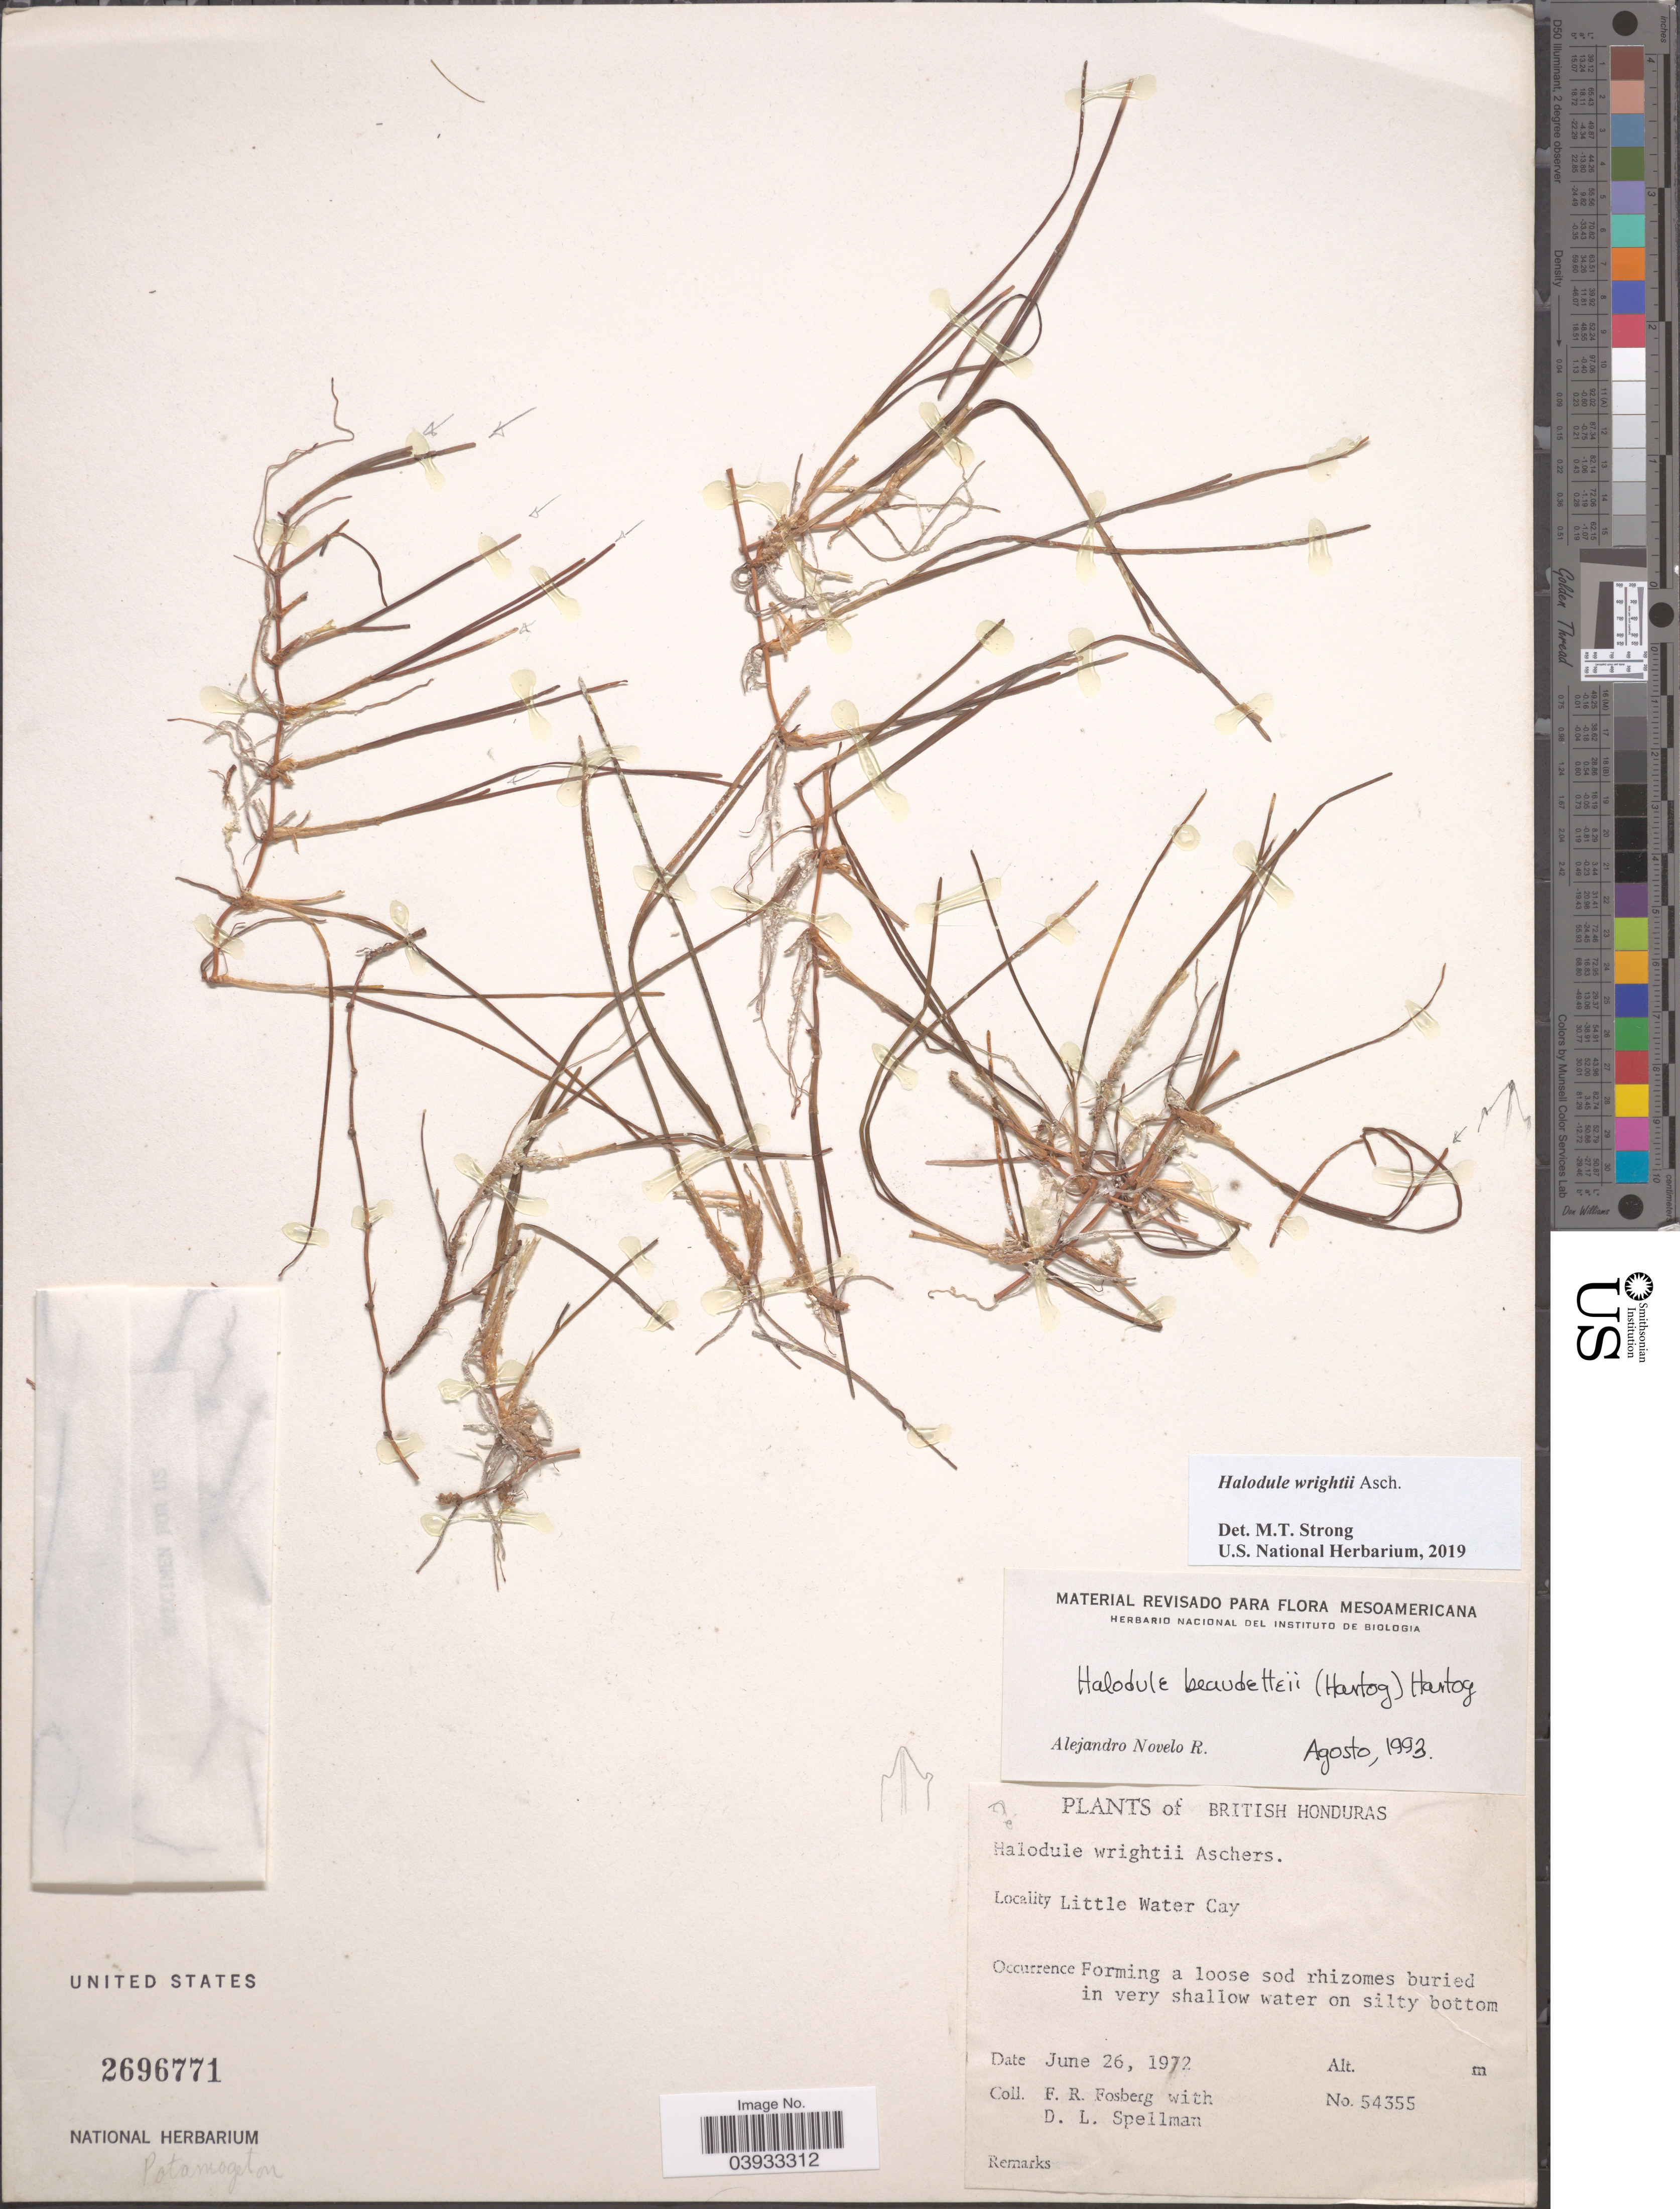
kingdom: Plantae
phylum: Tracheophyta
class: Liliopsida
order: Alismatales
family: Cymodoceaceae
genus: Halodule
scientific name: Halodule wrightii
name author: Asch.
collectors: F. R. Fosberg & D. L. Spellman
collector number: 54355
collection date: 1972-06-26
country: Belize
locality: British Honduras. Little Water Cay.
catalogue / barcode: US 2696771